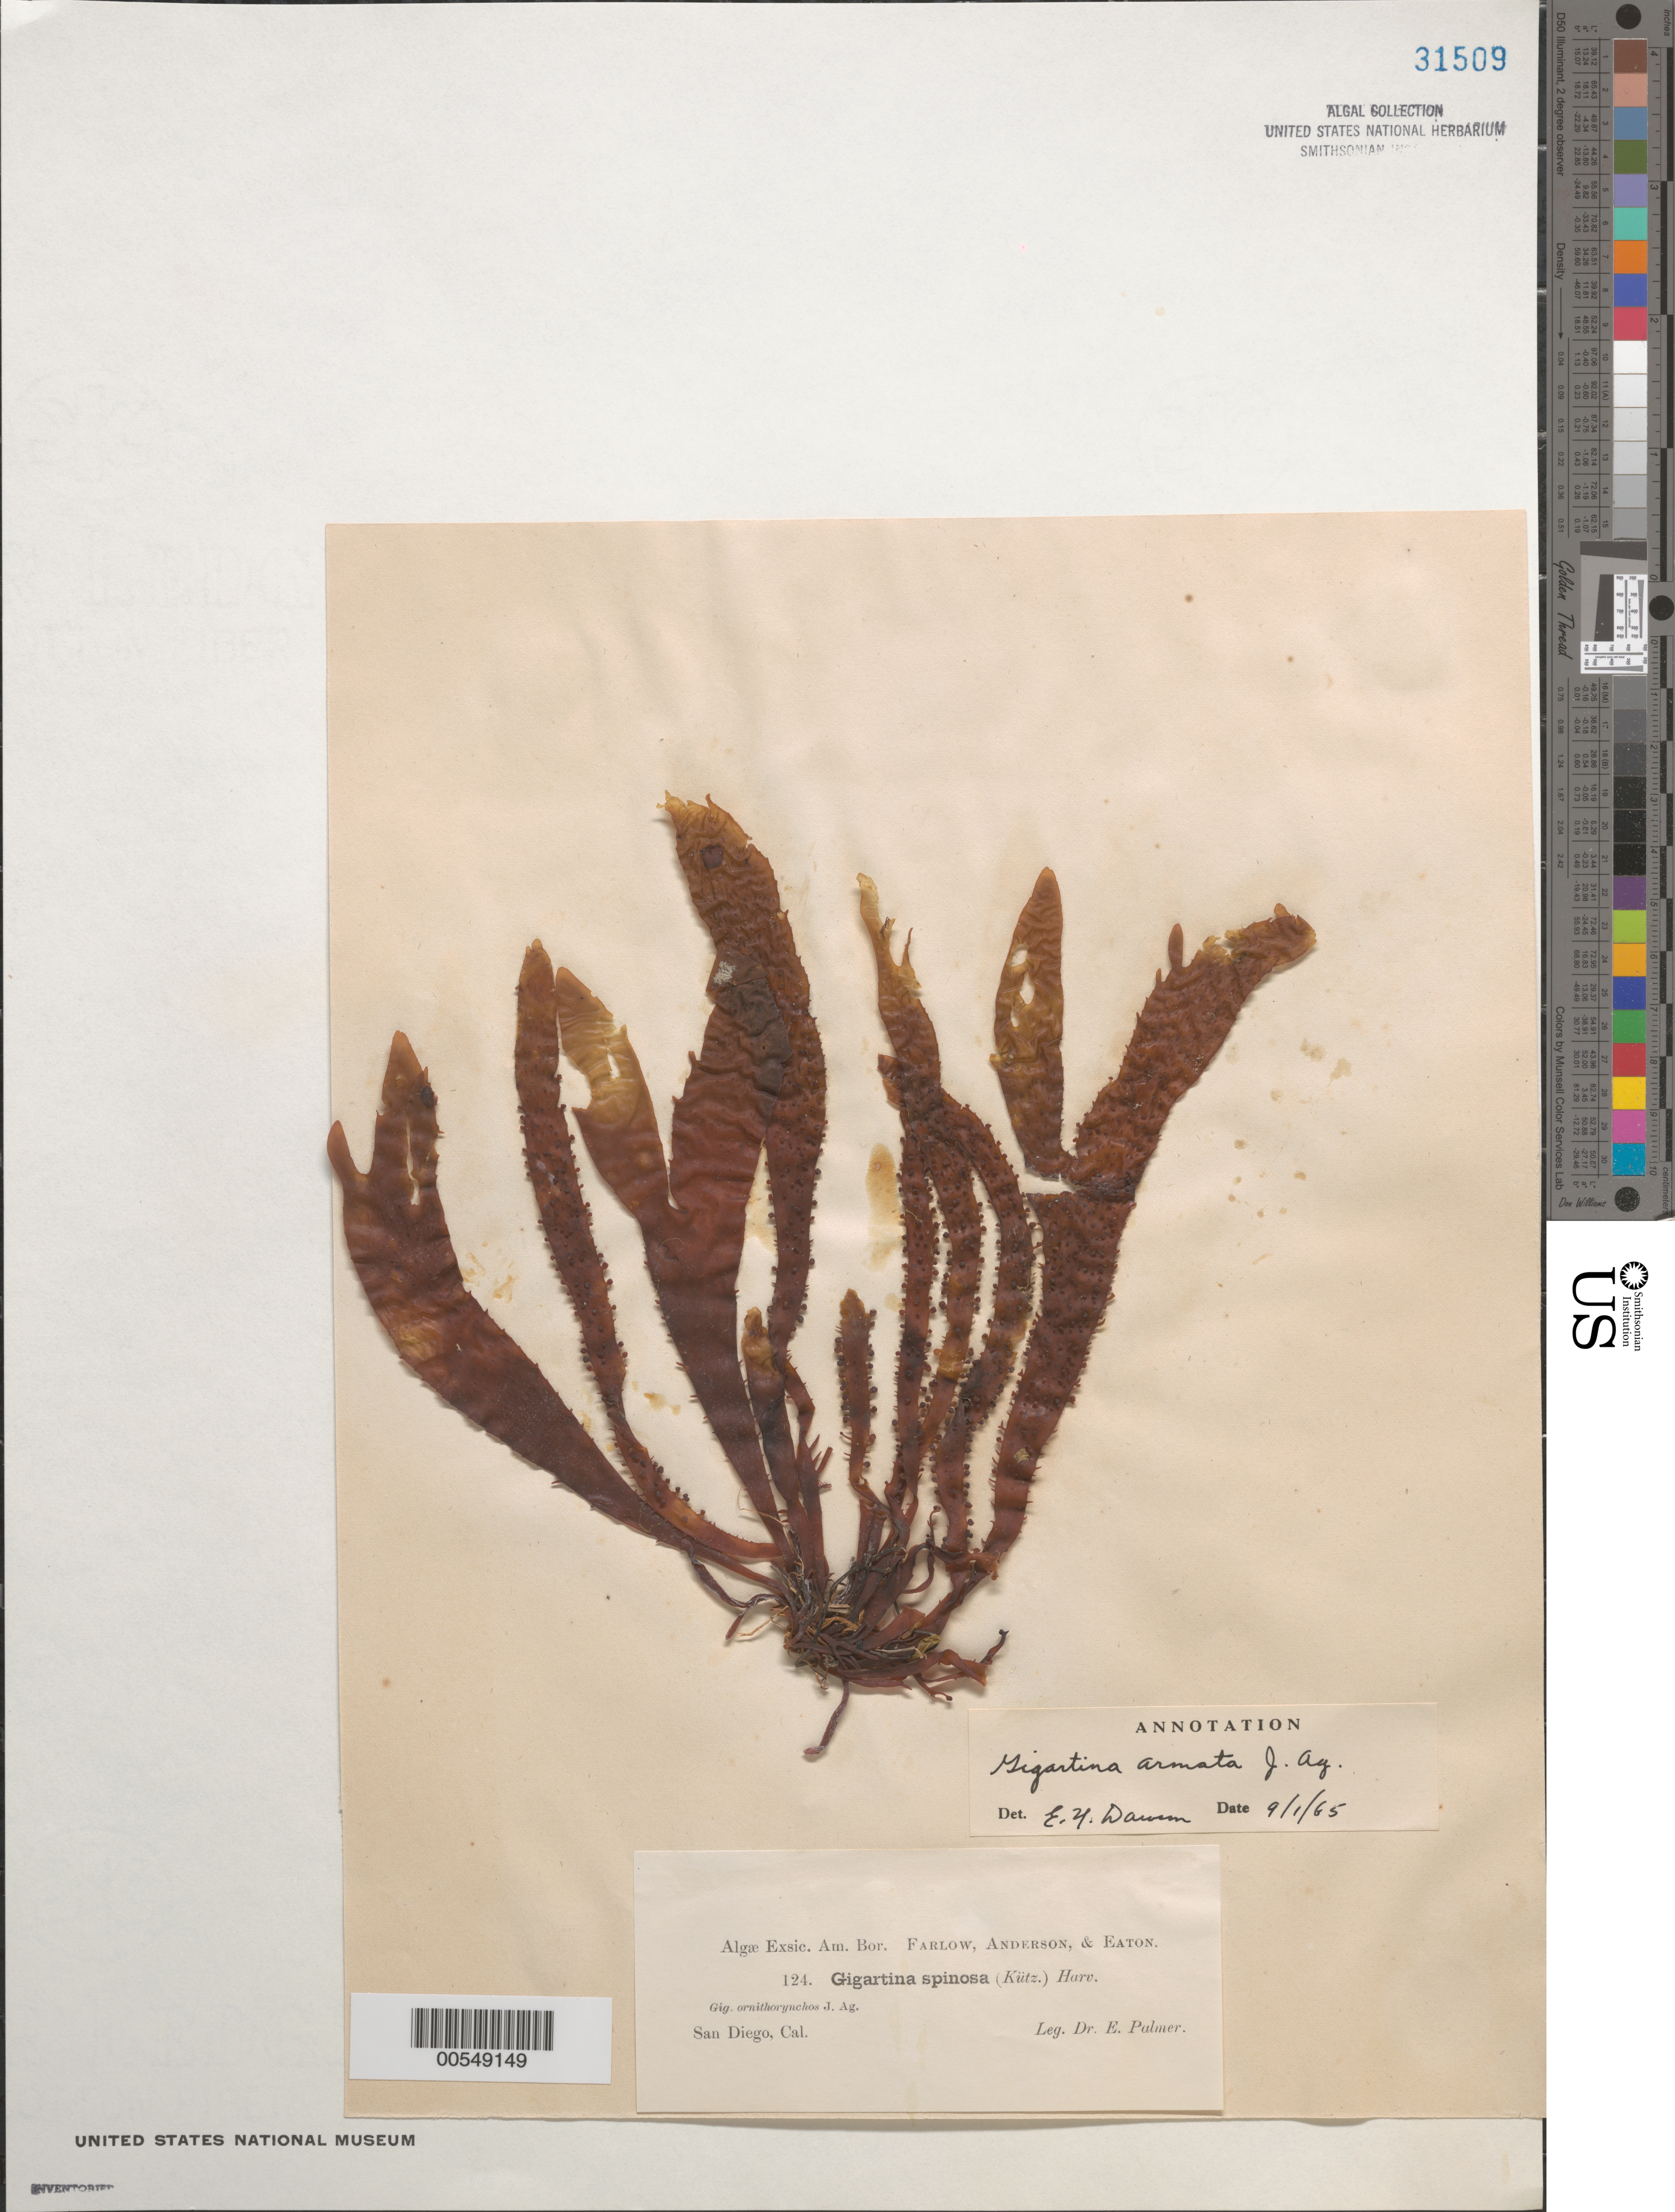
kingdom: Plantae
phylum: Rhodophyta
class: Florideophyceae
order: Gigartinales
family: Gigartinaceae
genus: Chondracanthus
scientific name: Chondracanthus spinosus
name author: (Kütz.) Guiry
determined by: Algae name updating Project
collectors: E. Palmer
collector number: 124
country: United States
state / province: California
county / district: San Diego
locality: San Diego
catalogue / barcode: US 31509